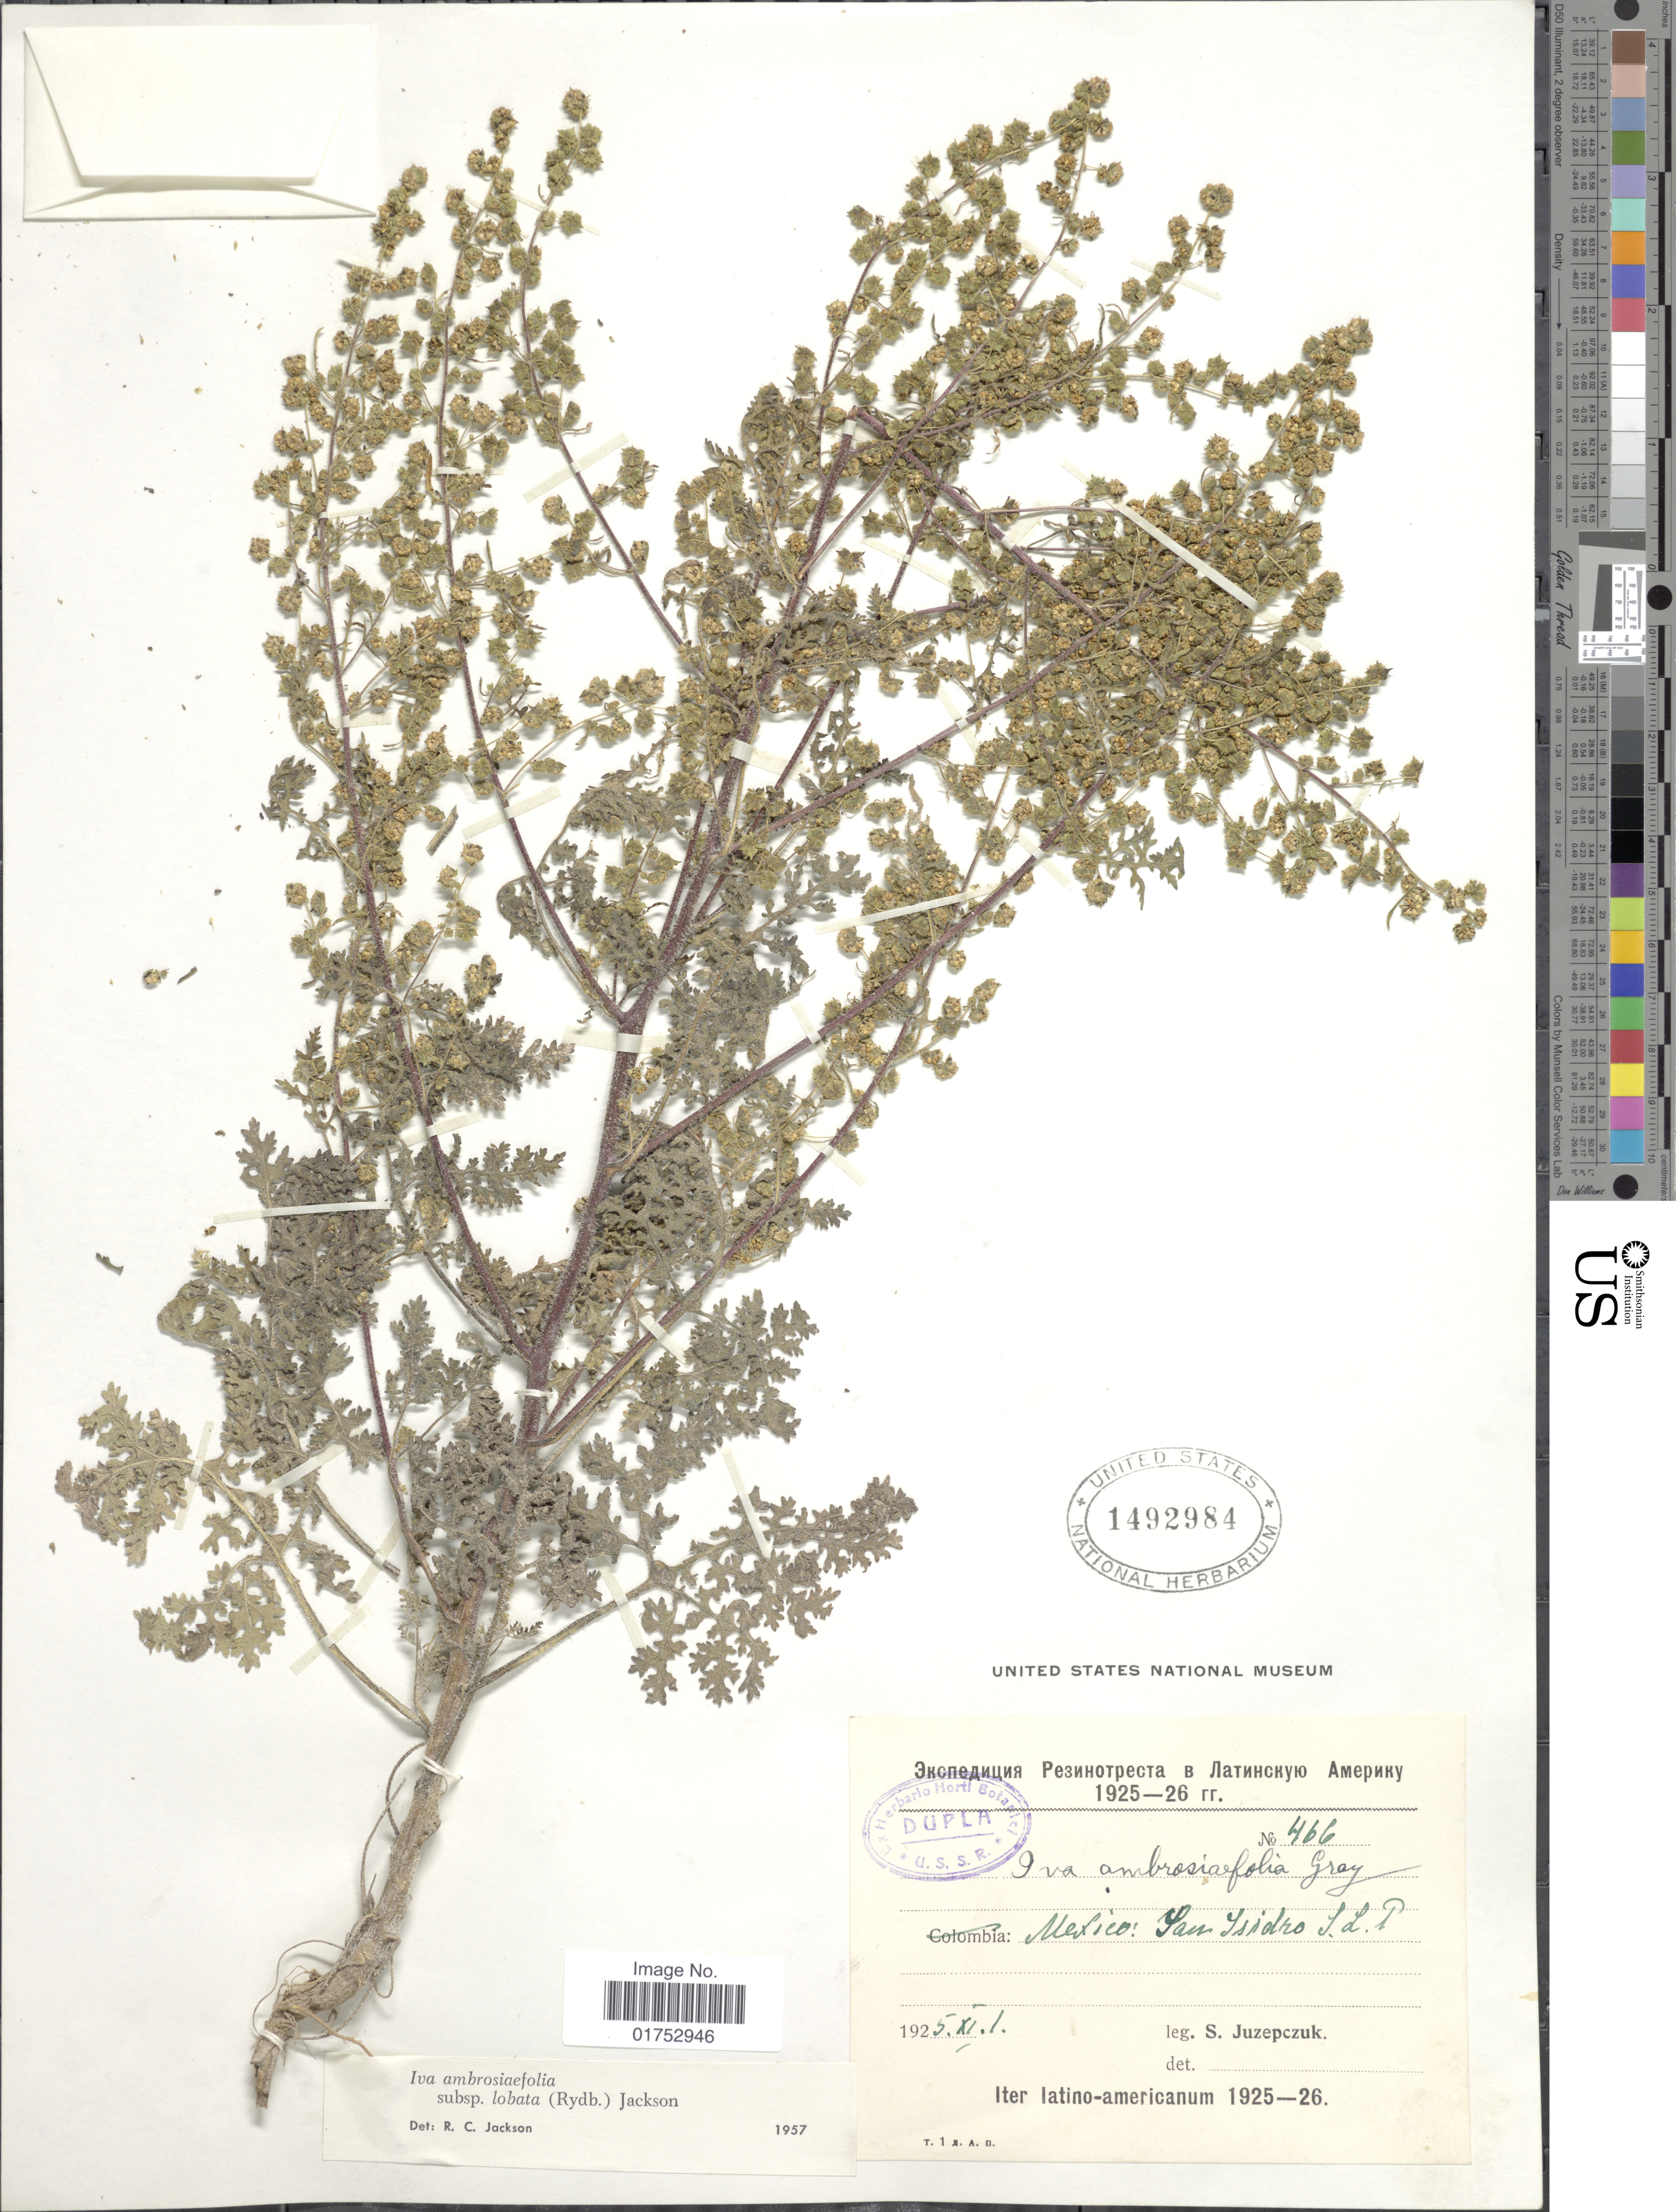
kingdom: Plantae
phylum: Tracheophyta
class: Magnoliopsida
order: Asterales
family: Asteraceae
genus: Iva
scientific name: Iva ambrosiifolia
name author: (A. Gray) A. Gray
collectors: S. V. Juzepczuk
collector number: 466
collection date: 1925-11-01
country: Mexico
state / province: San Luis Potosí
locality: San Isidro, S. L. P.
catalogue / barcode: US 1492984